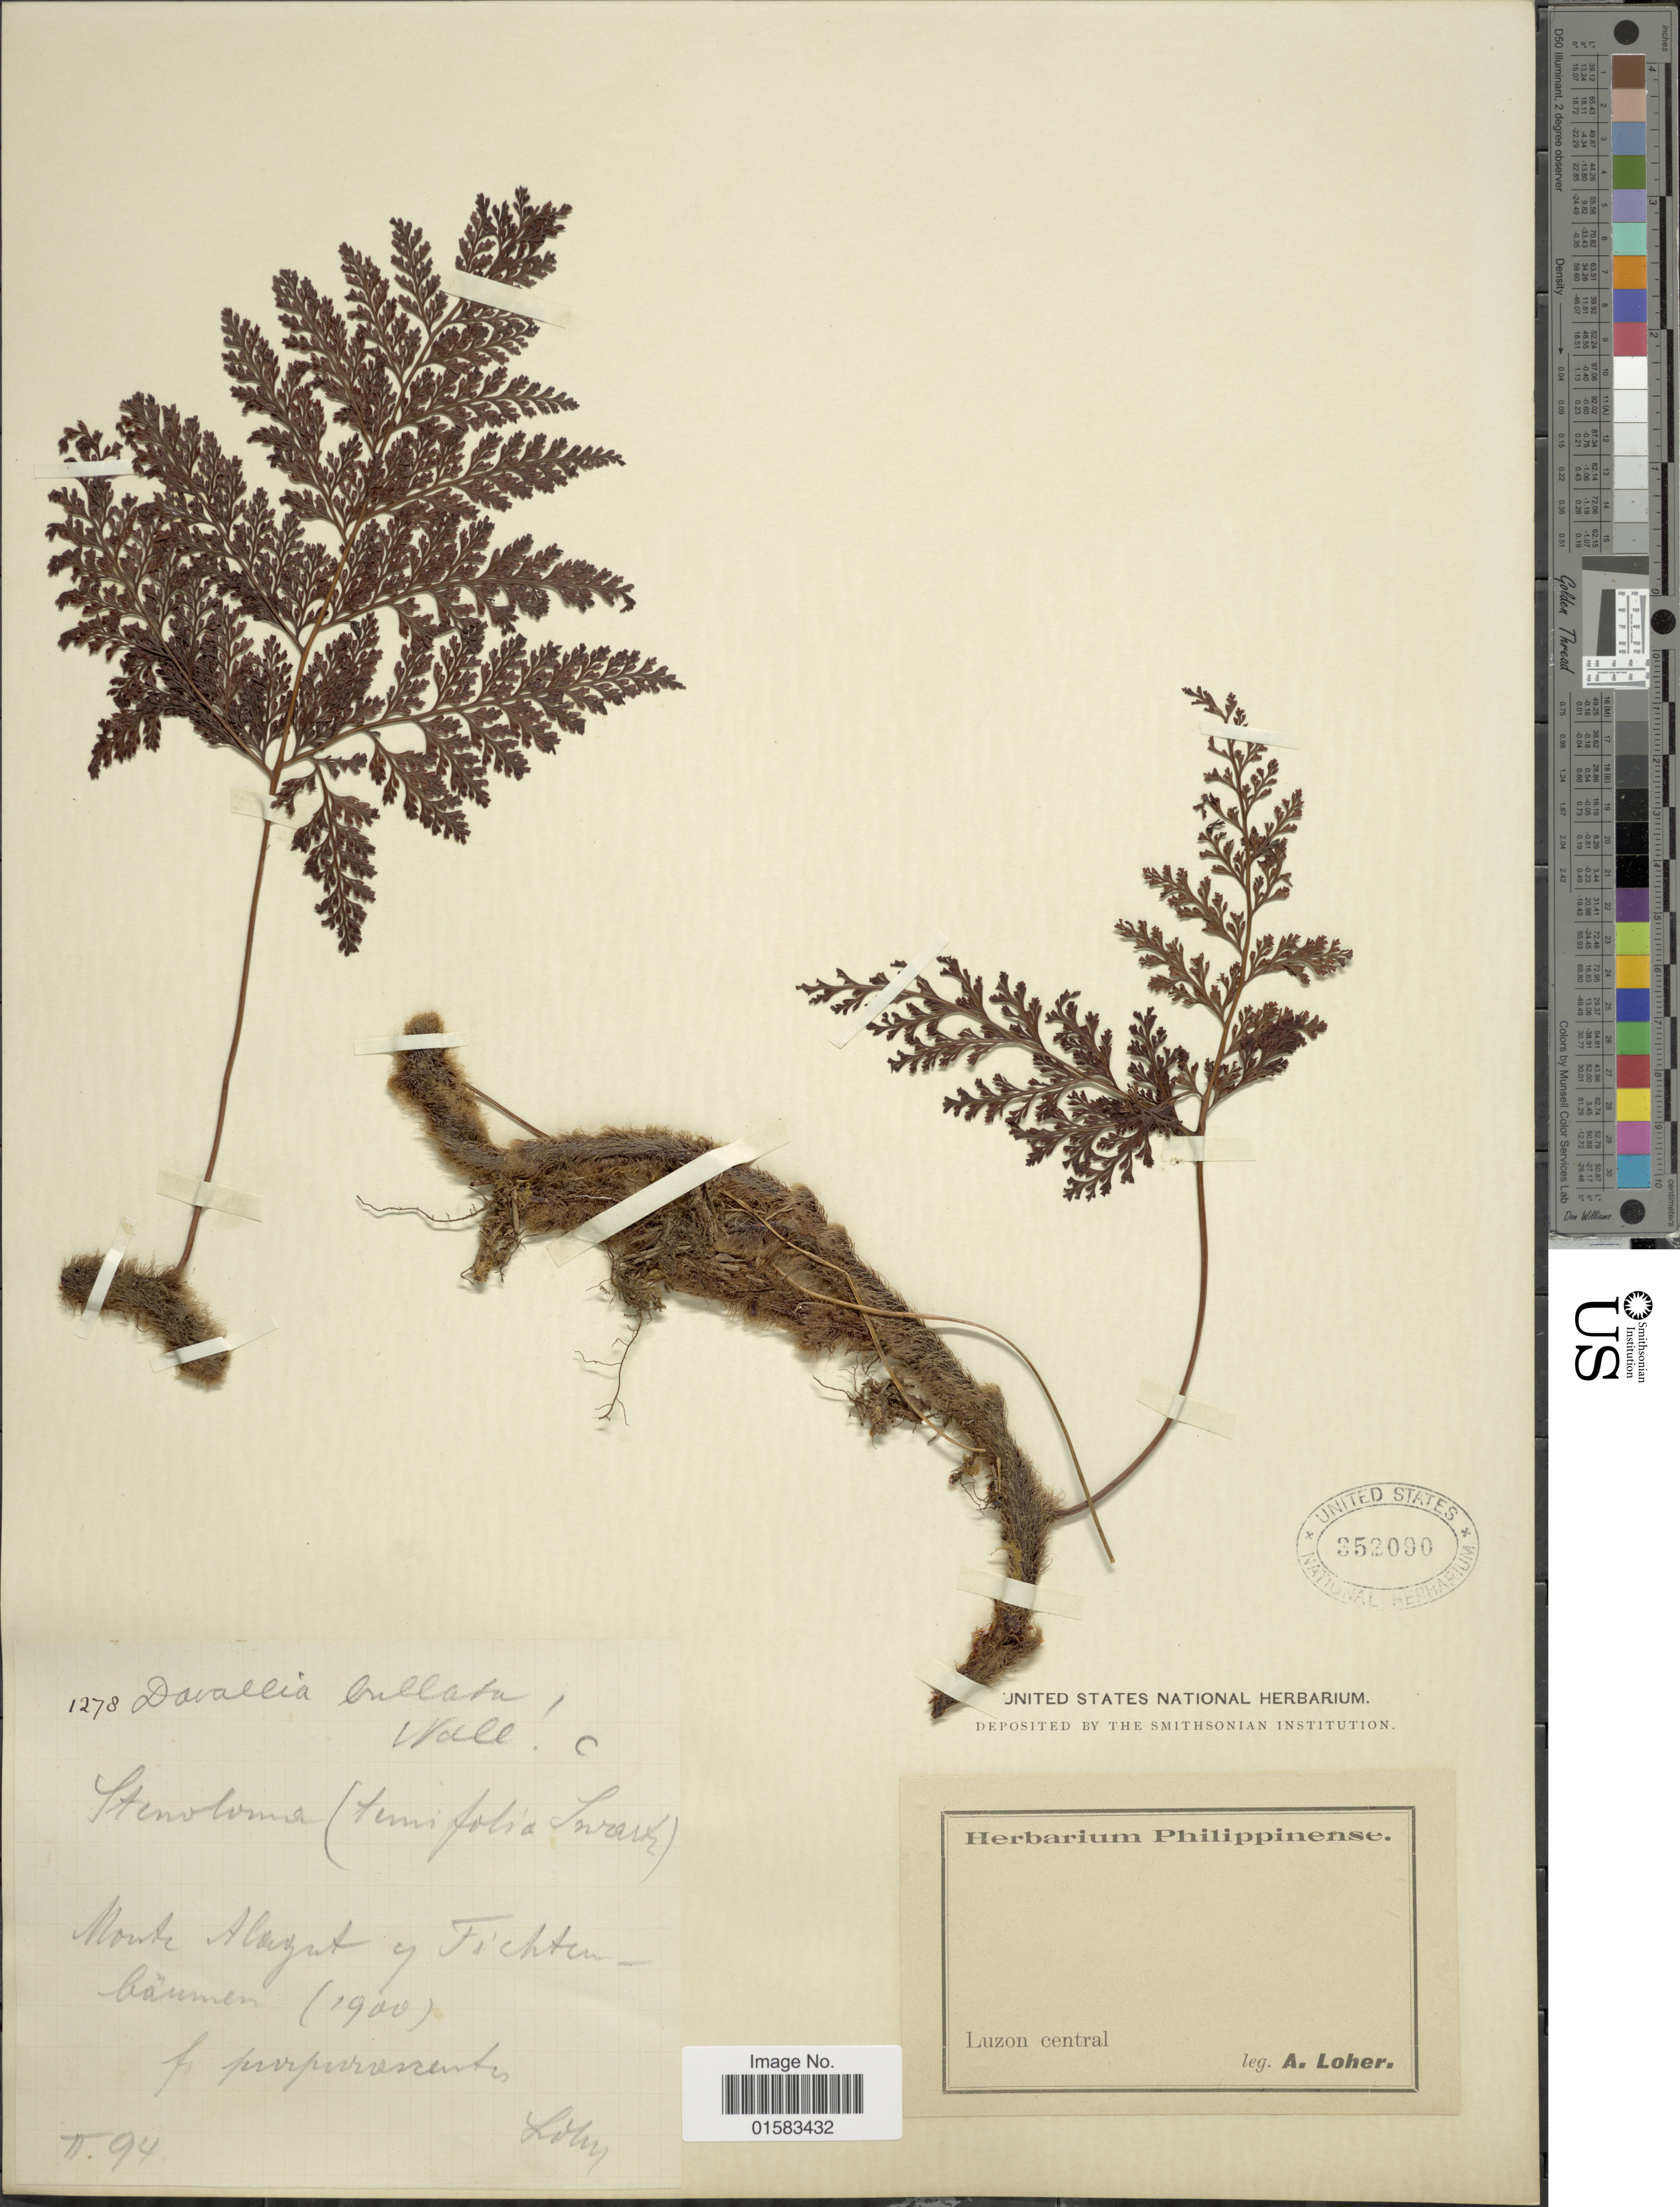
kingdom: Plantae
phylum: Tracheophyta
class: Polypodiopsida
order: Polypodiales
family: Davalliaceae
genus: Davallia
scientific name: Davallia trichomanoides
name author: Blume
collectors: A. Loher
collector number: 1278?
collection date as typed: Transcribed d/m/y: /2/94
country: Philippines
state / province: Central Luzon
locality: Monte Alagut y Fichten branmen (translation: Spruce branches)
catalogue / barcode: US 352090